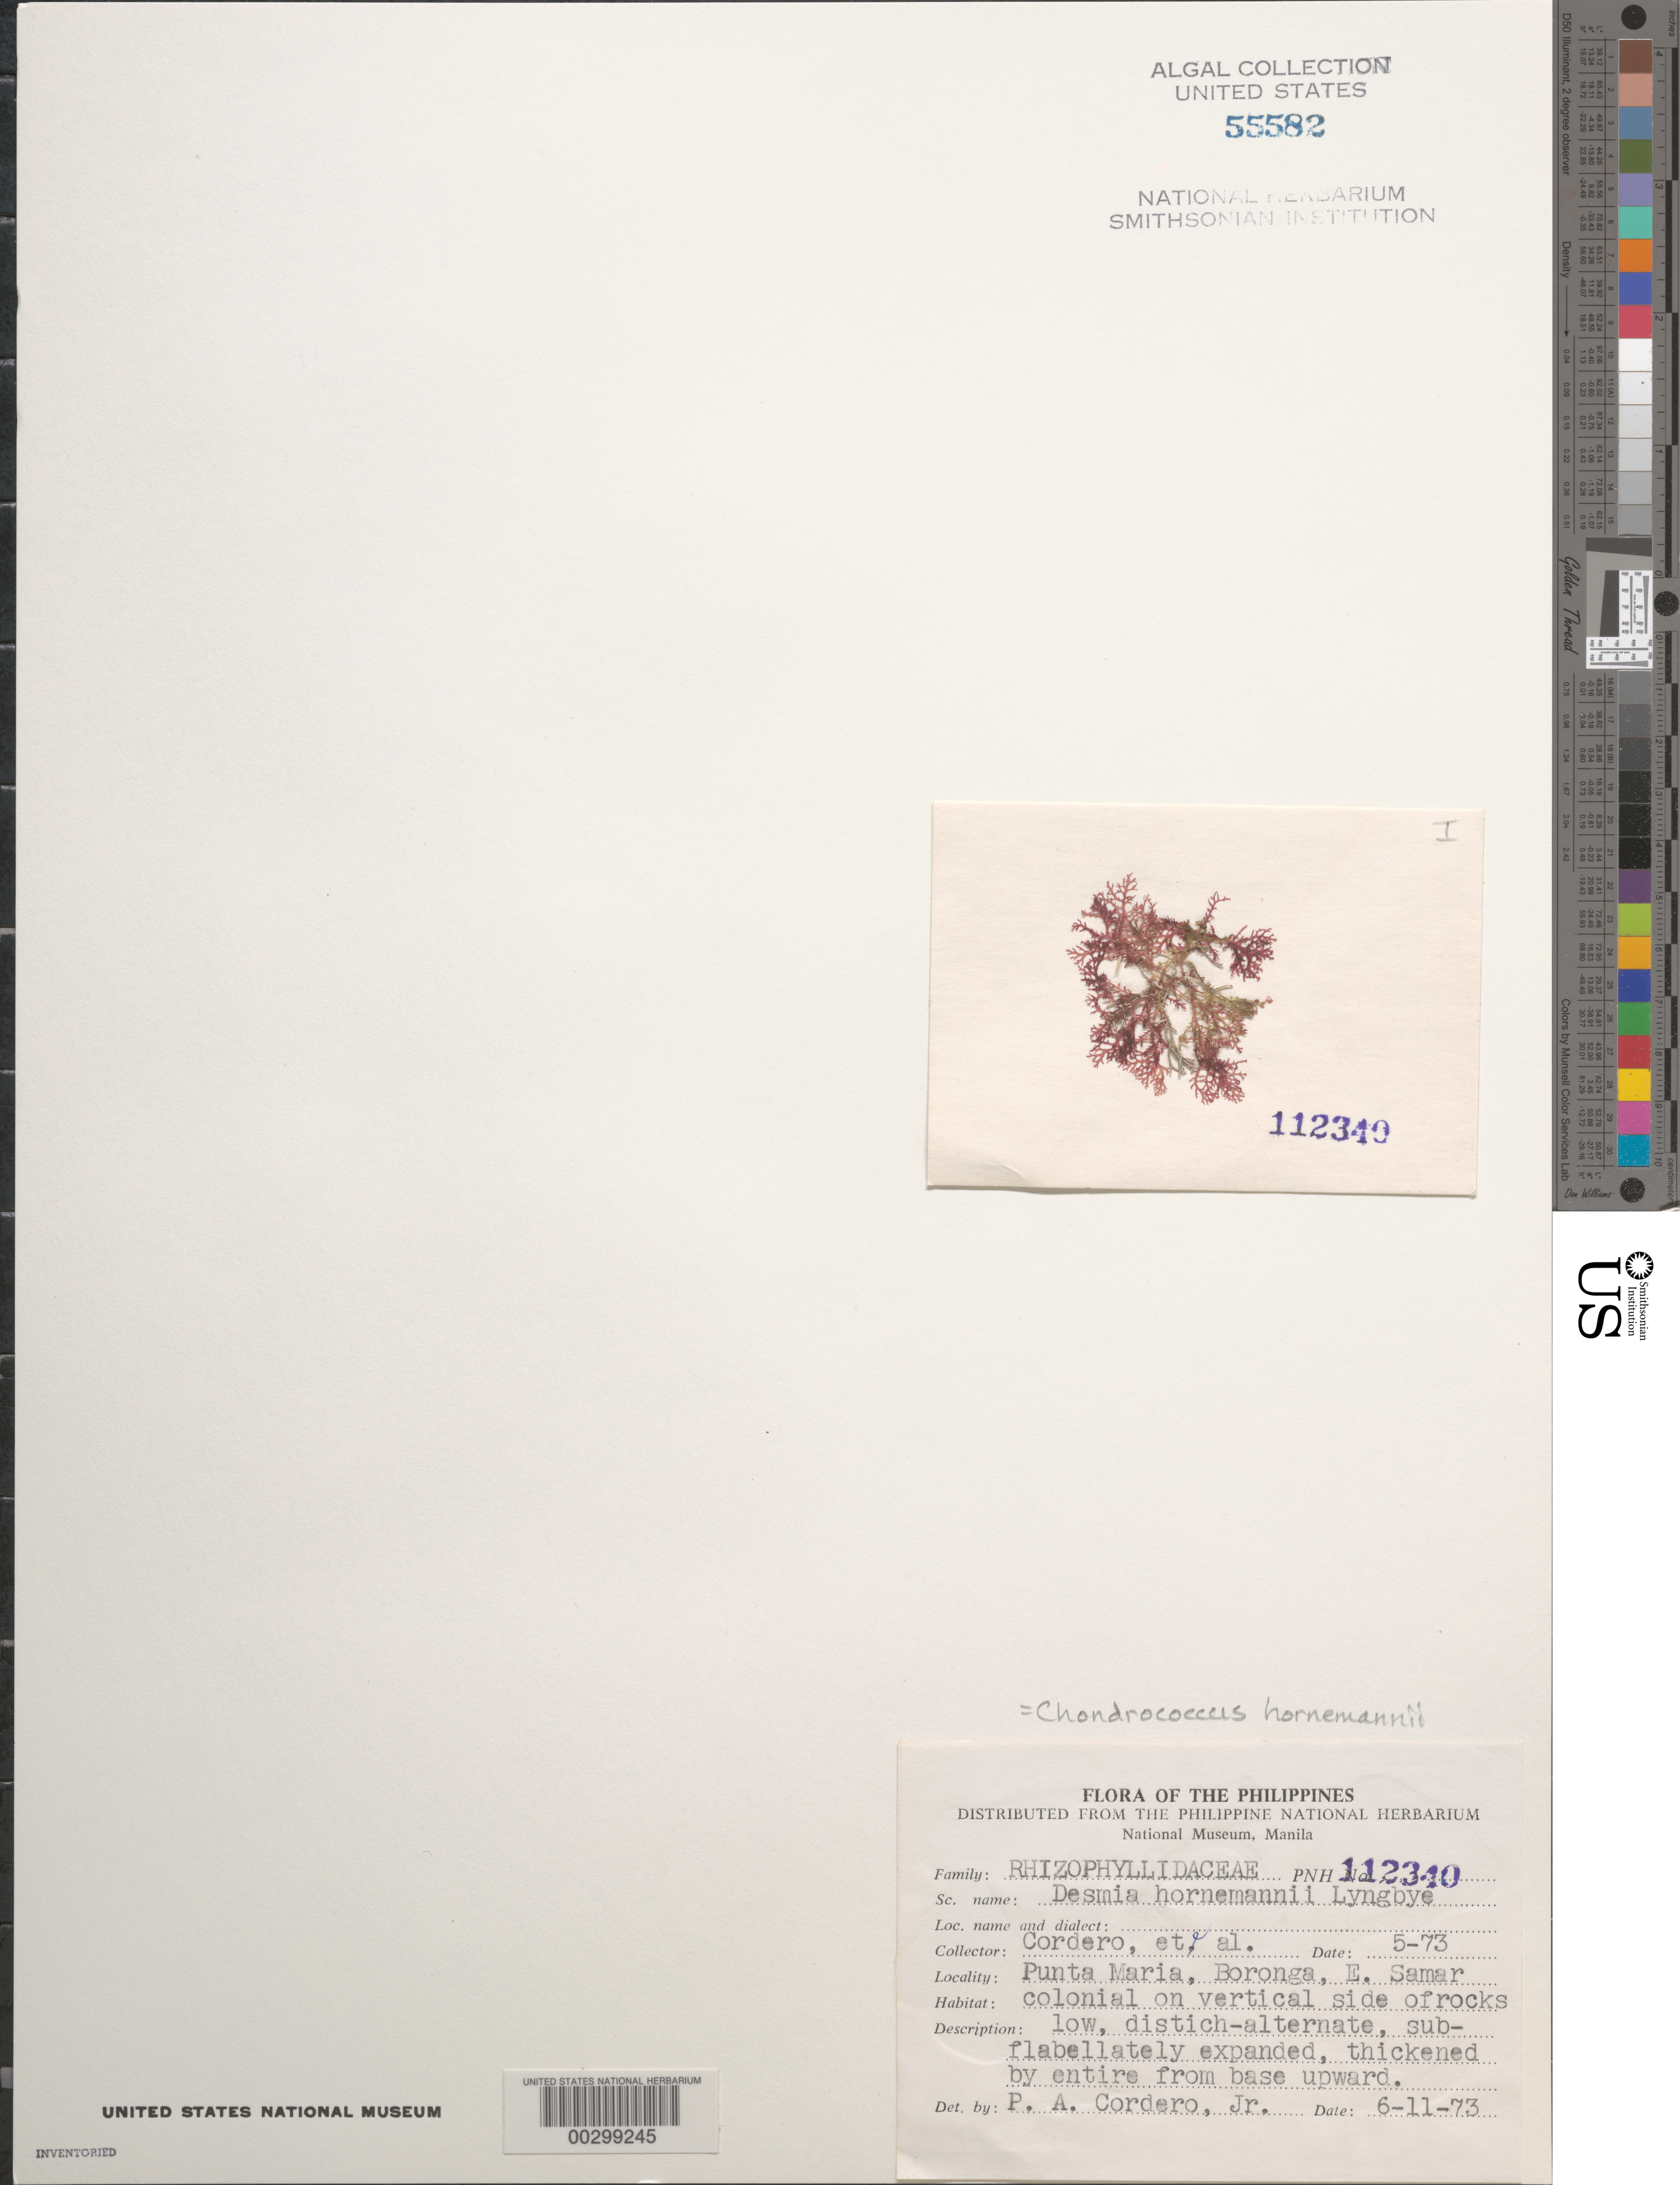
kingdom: Plantae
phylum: Rhodophyta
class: Florideophyceae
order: Gigartinales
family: Rhizophyllidaceae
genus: Portieria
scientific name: Portieria hornemannii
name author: (Lyngbye) P.C. Silva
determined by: Algae name updating Project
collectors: P. A. Cordero et al.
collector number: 112340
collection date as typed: May 1973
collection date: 1973-05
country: Philippines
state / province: Eastern Visayas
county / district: Eastern Samar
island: Samar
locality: Punta Maria, Borongan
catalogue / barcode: US 55582